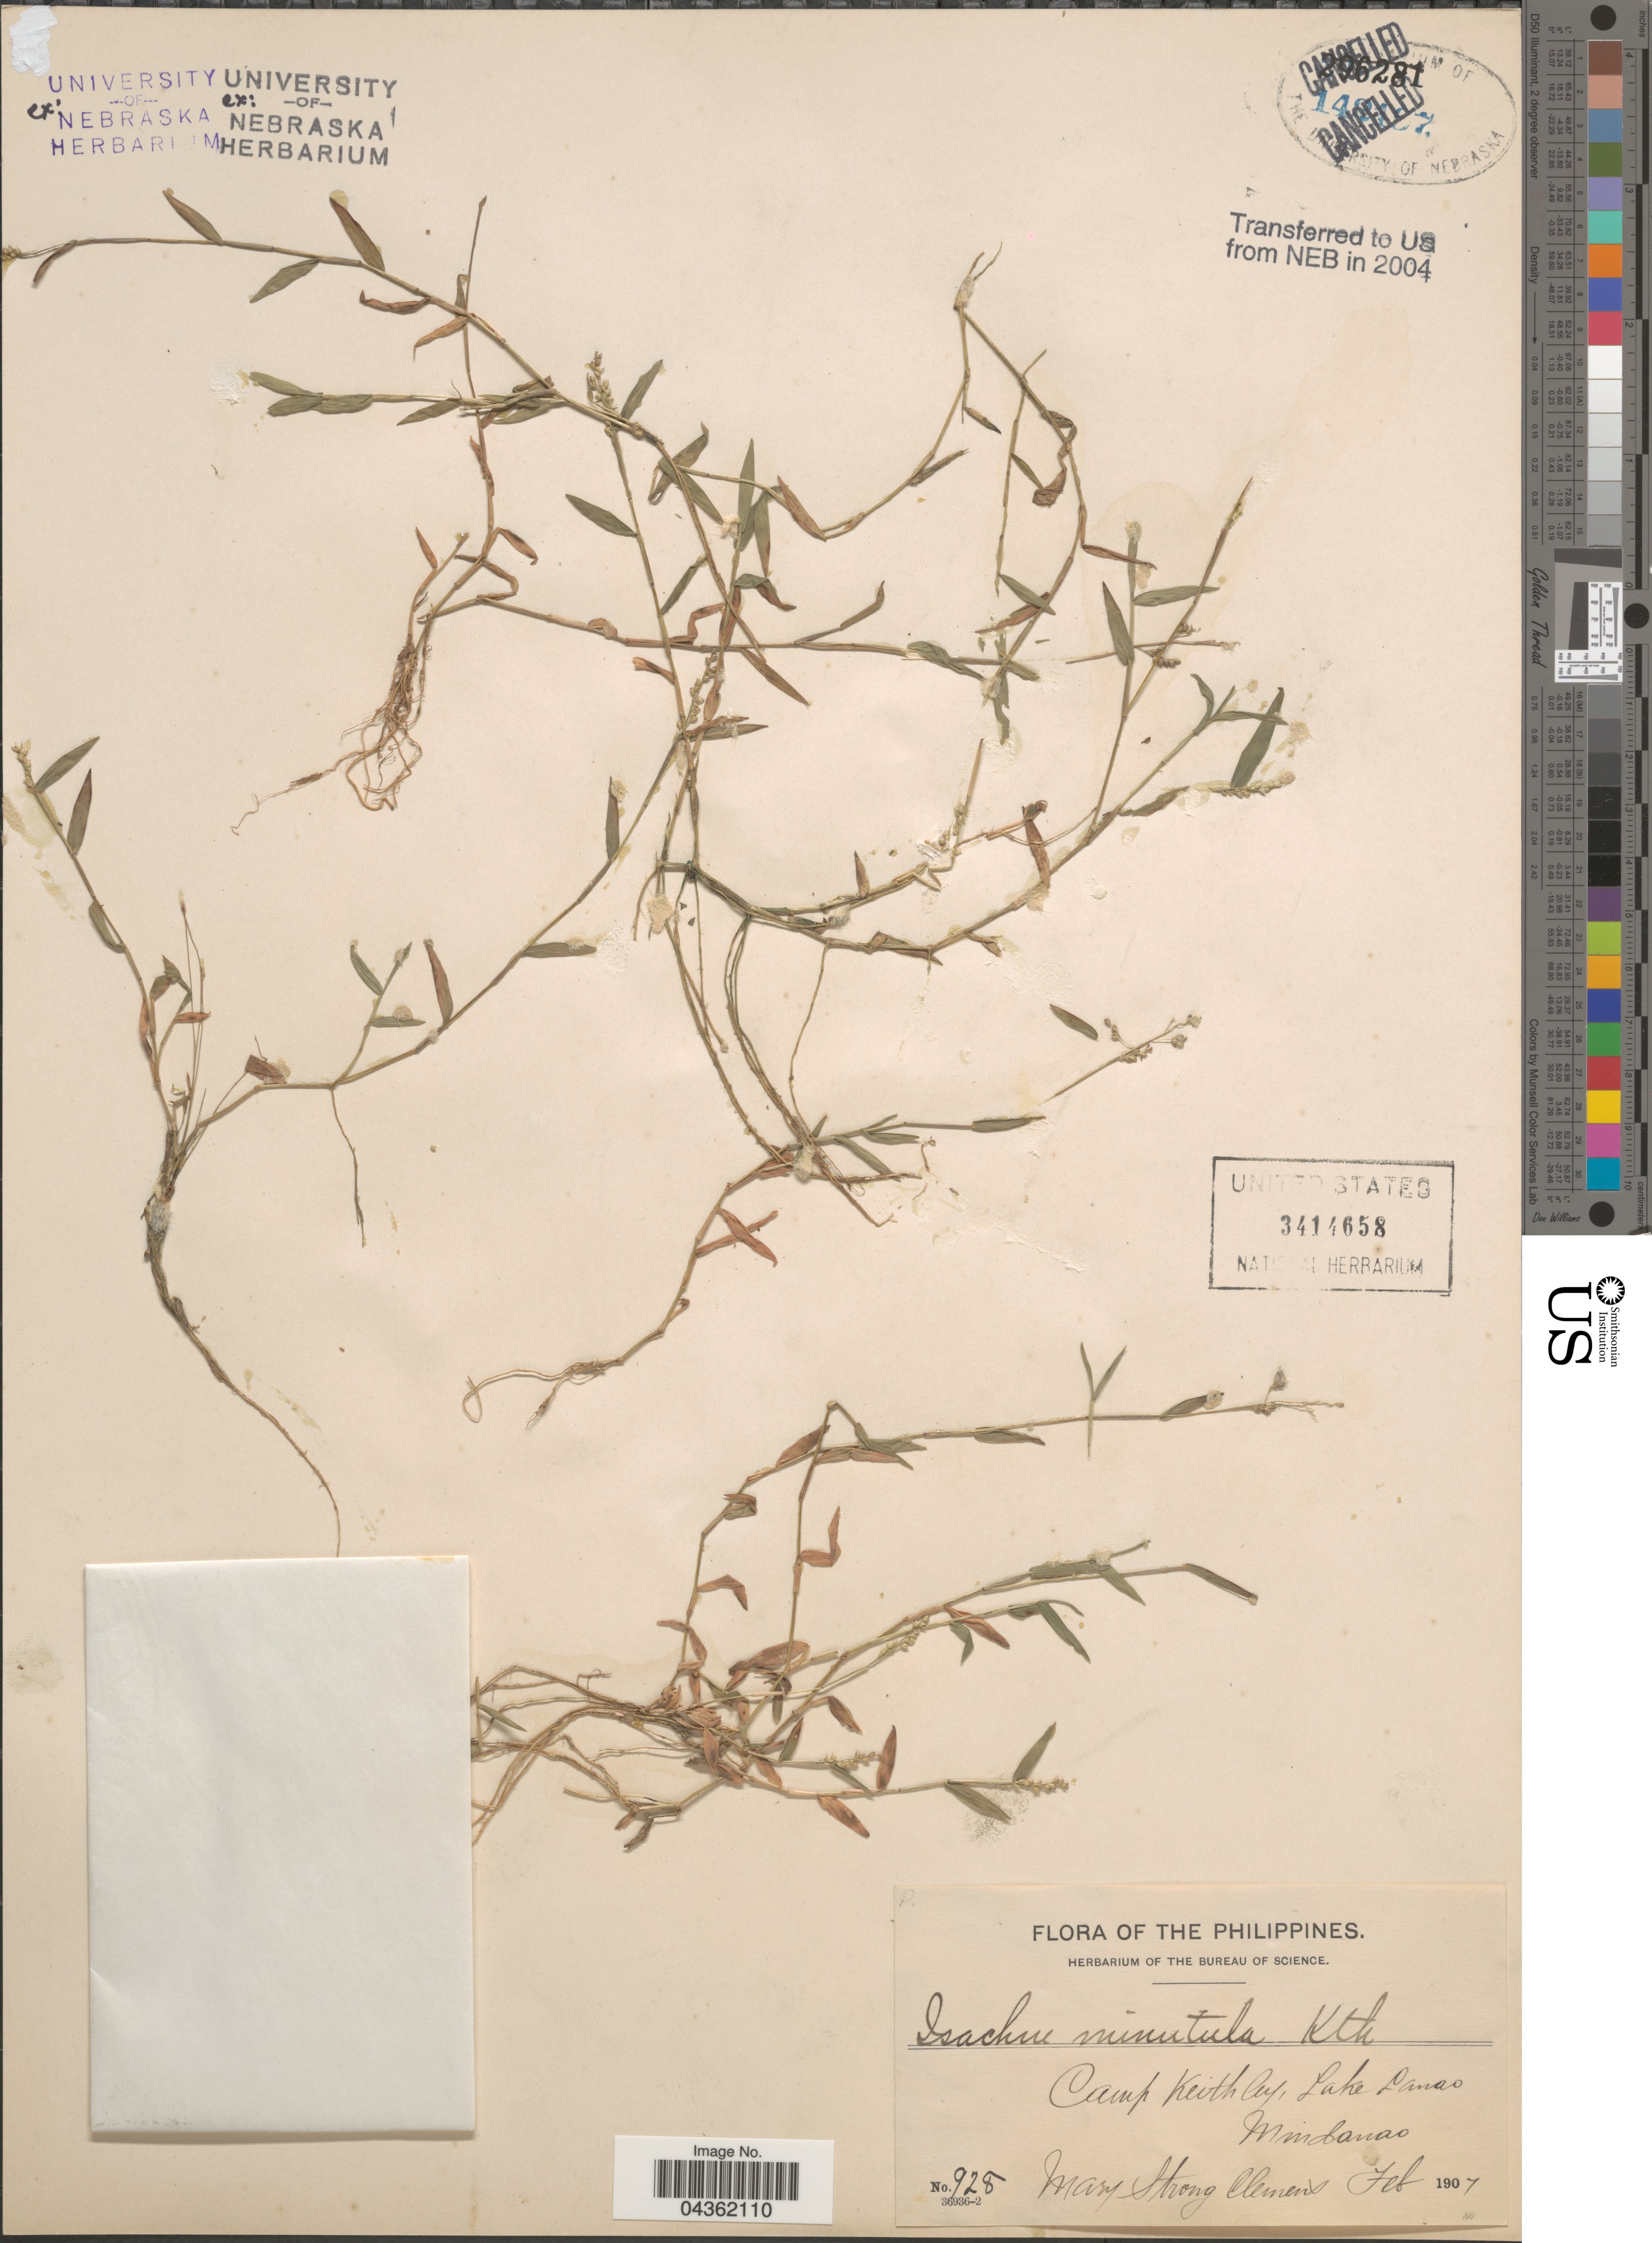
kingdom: Plantae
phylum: Tracheophyta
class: Liliopsida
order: Poales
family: Poaceae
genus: Isachne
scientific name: Isachne pulchella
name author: Roth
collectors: M. S. Clemens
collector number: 928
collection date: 1907-02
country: Philippines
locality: Camp Keithley, Lake Lanao. Mindanao.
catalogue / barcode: US 3414658